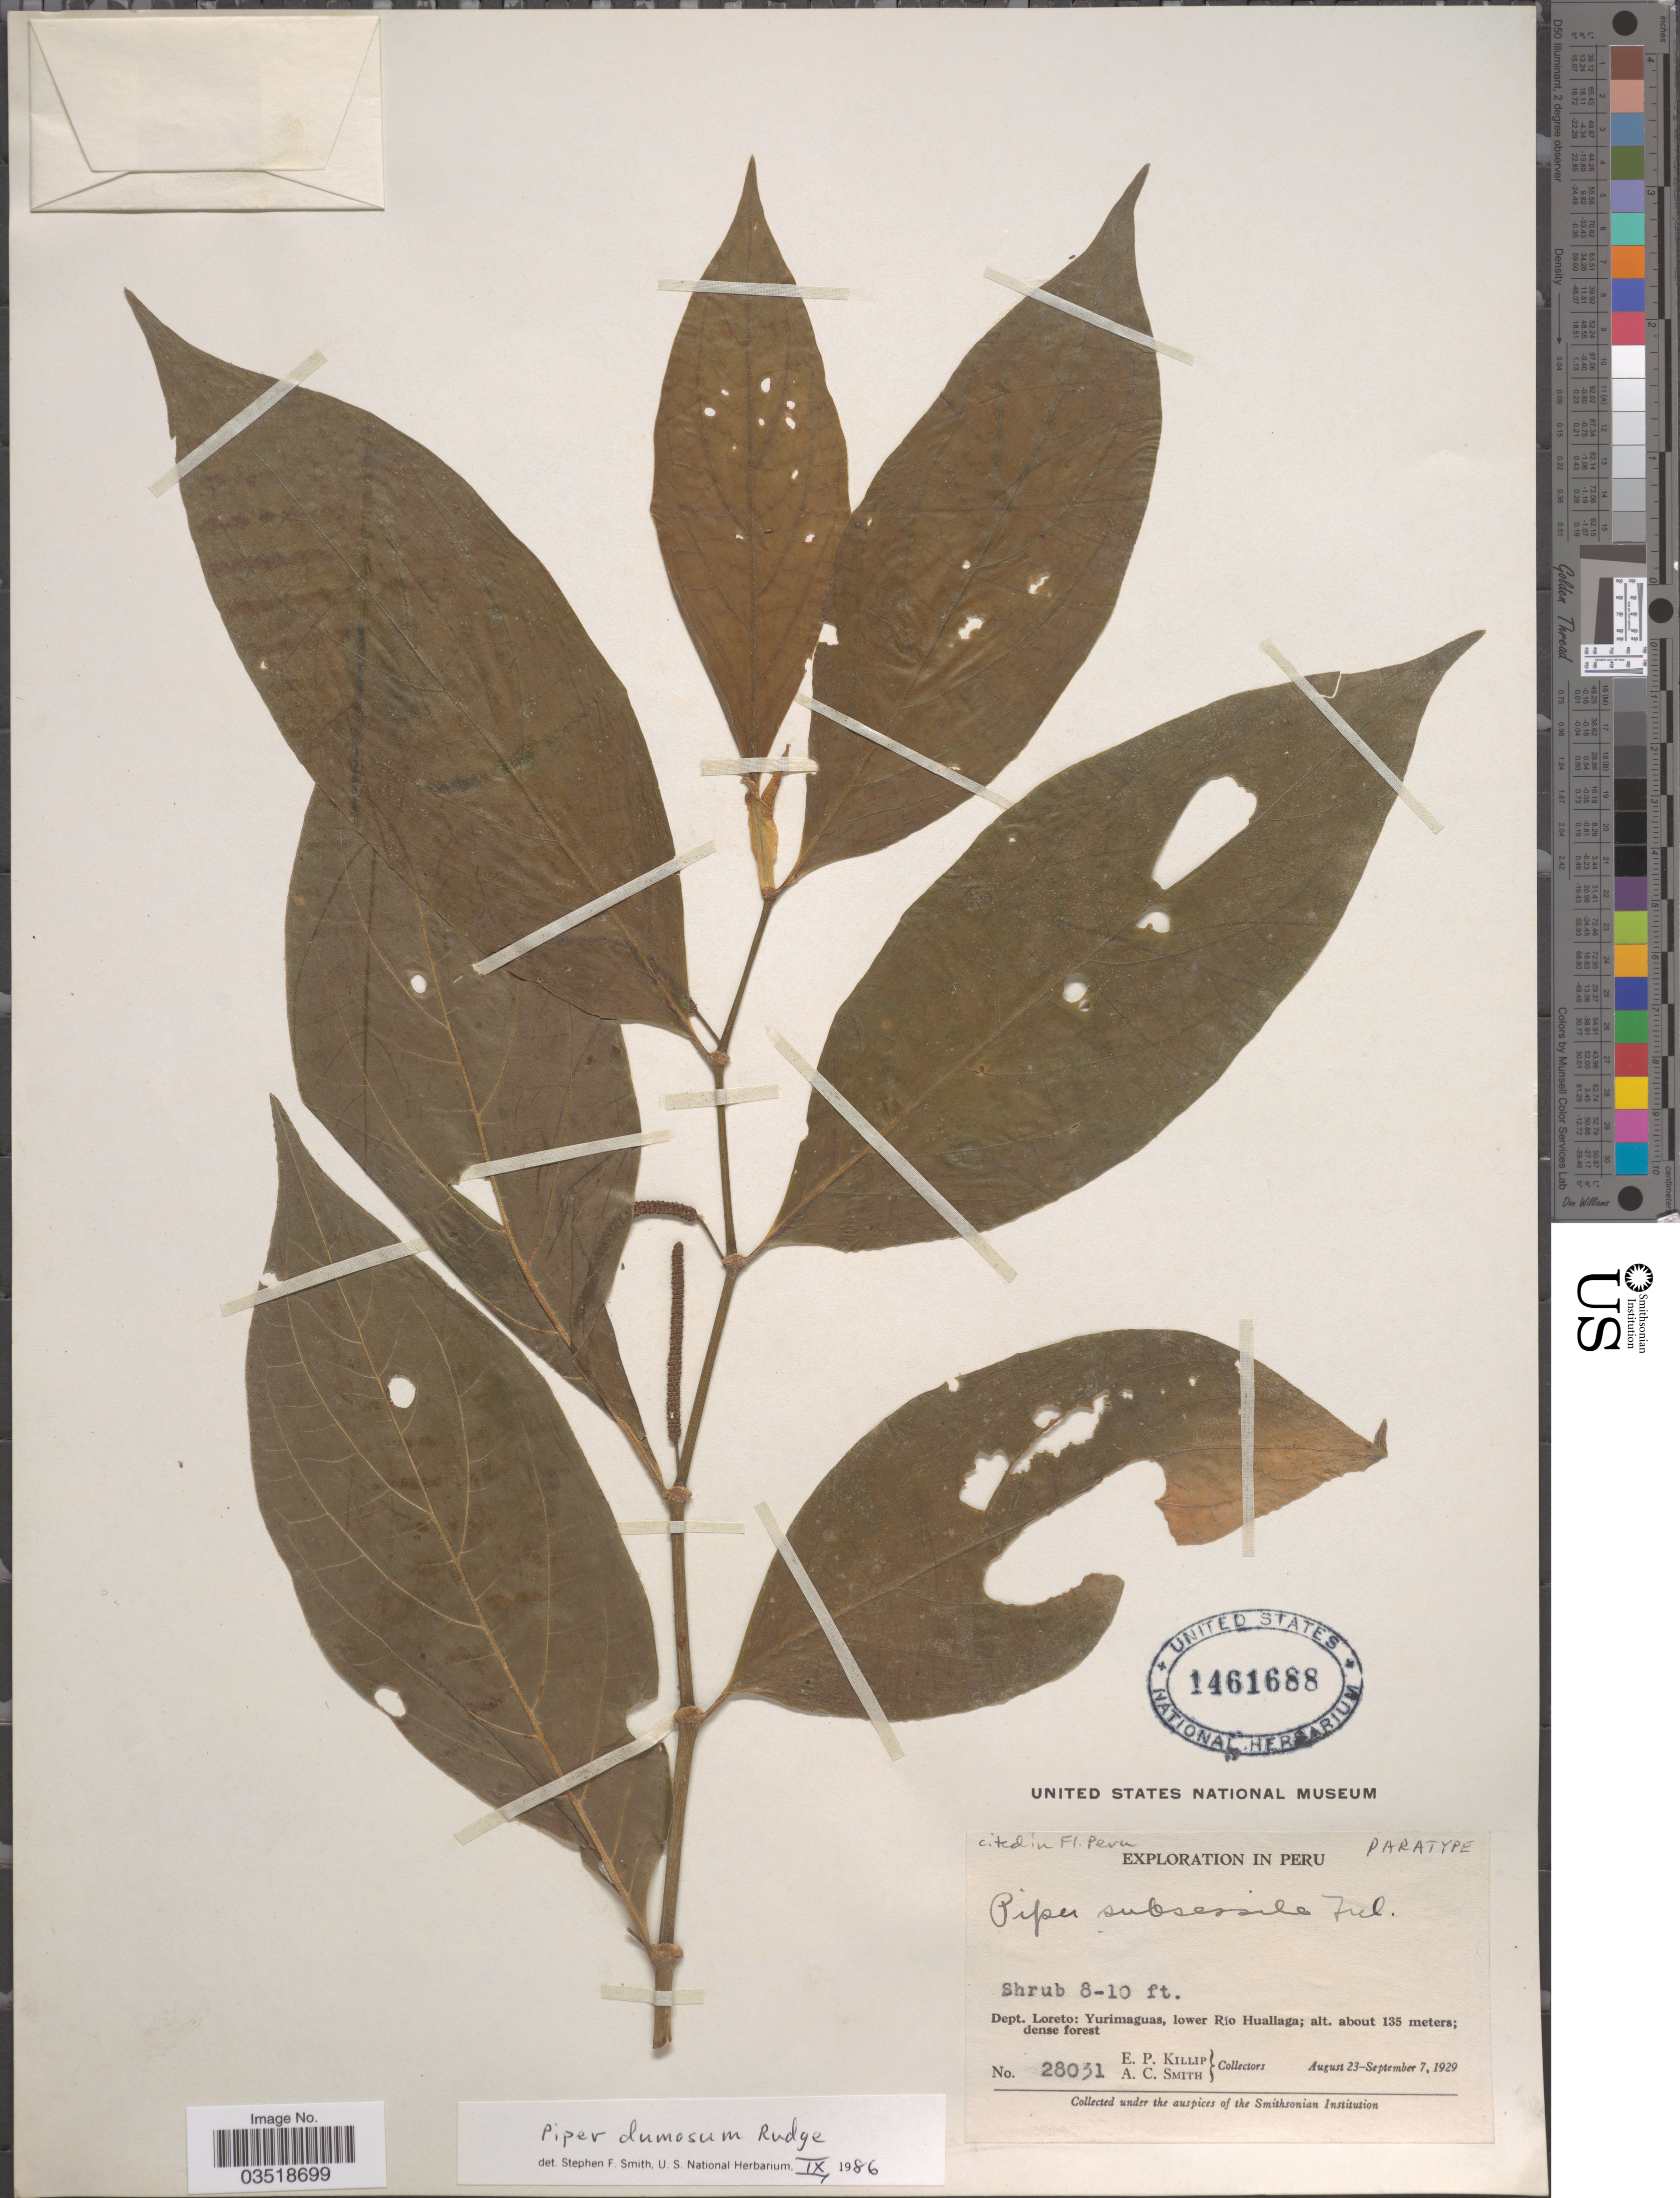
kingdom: Plantae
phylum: Tracheophyta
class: Magnoliopsida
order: Piperales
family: Piperaceae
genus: Piper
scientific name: Piper subsessile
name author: Trel. in J.F. Macbr.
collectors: E. P. Killip & A. C. Smith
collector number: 28031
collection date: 1929-08-23/1929-09-07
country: Peru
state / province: Loreto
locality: Dept. Loreto: Yurimaguas, lower Río Huallaga.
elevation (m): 135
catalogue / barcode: US 1461688